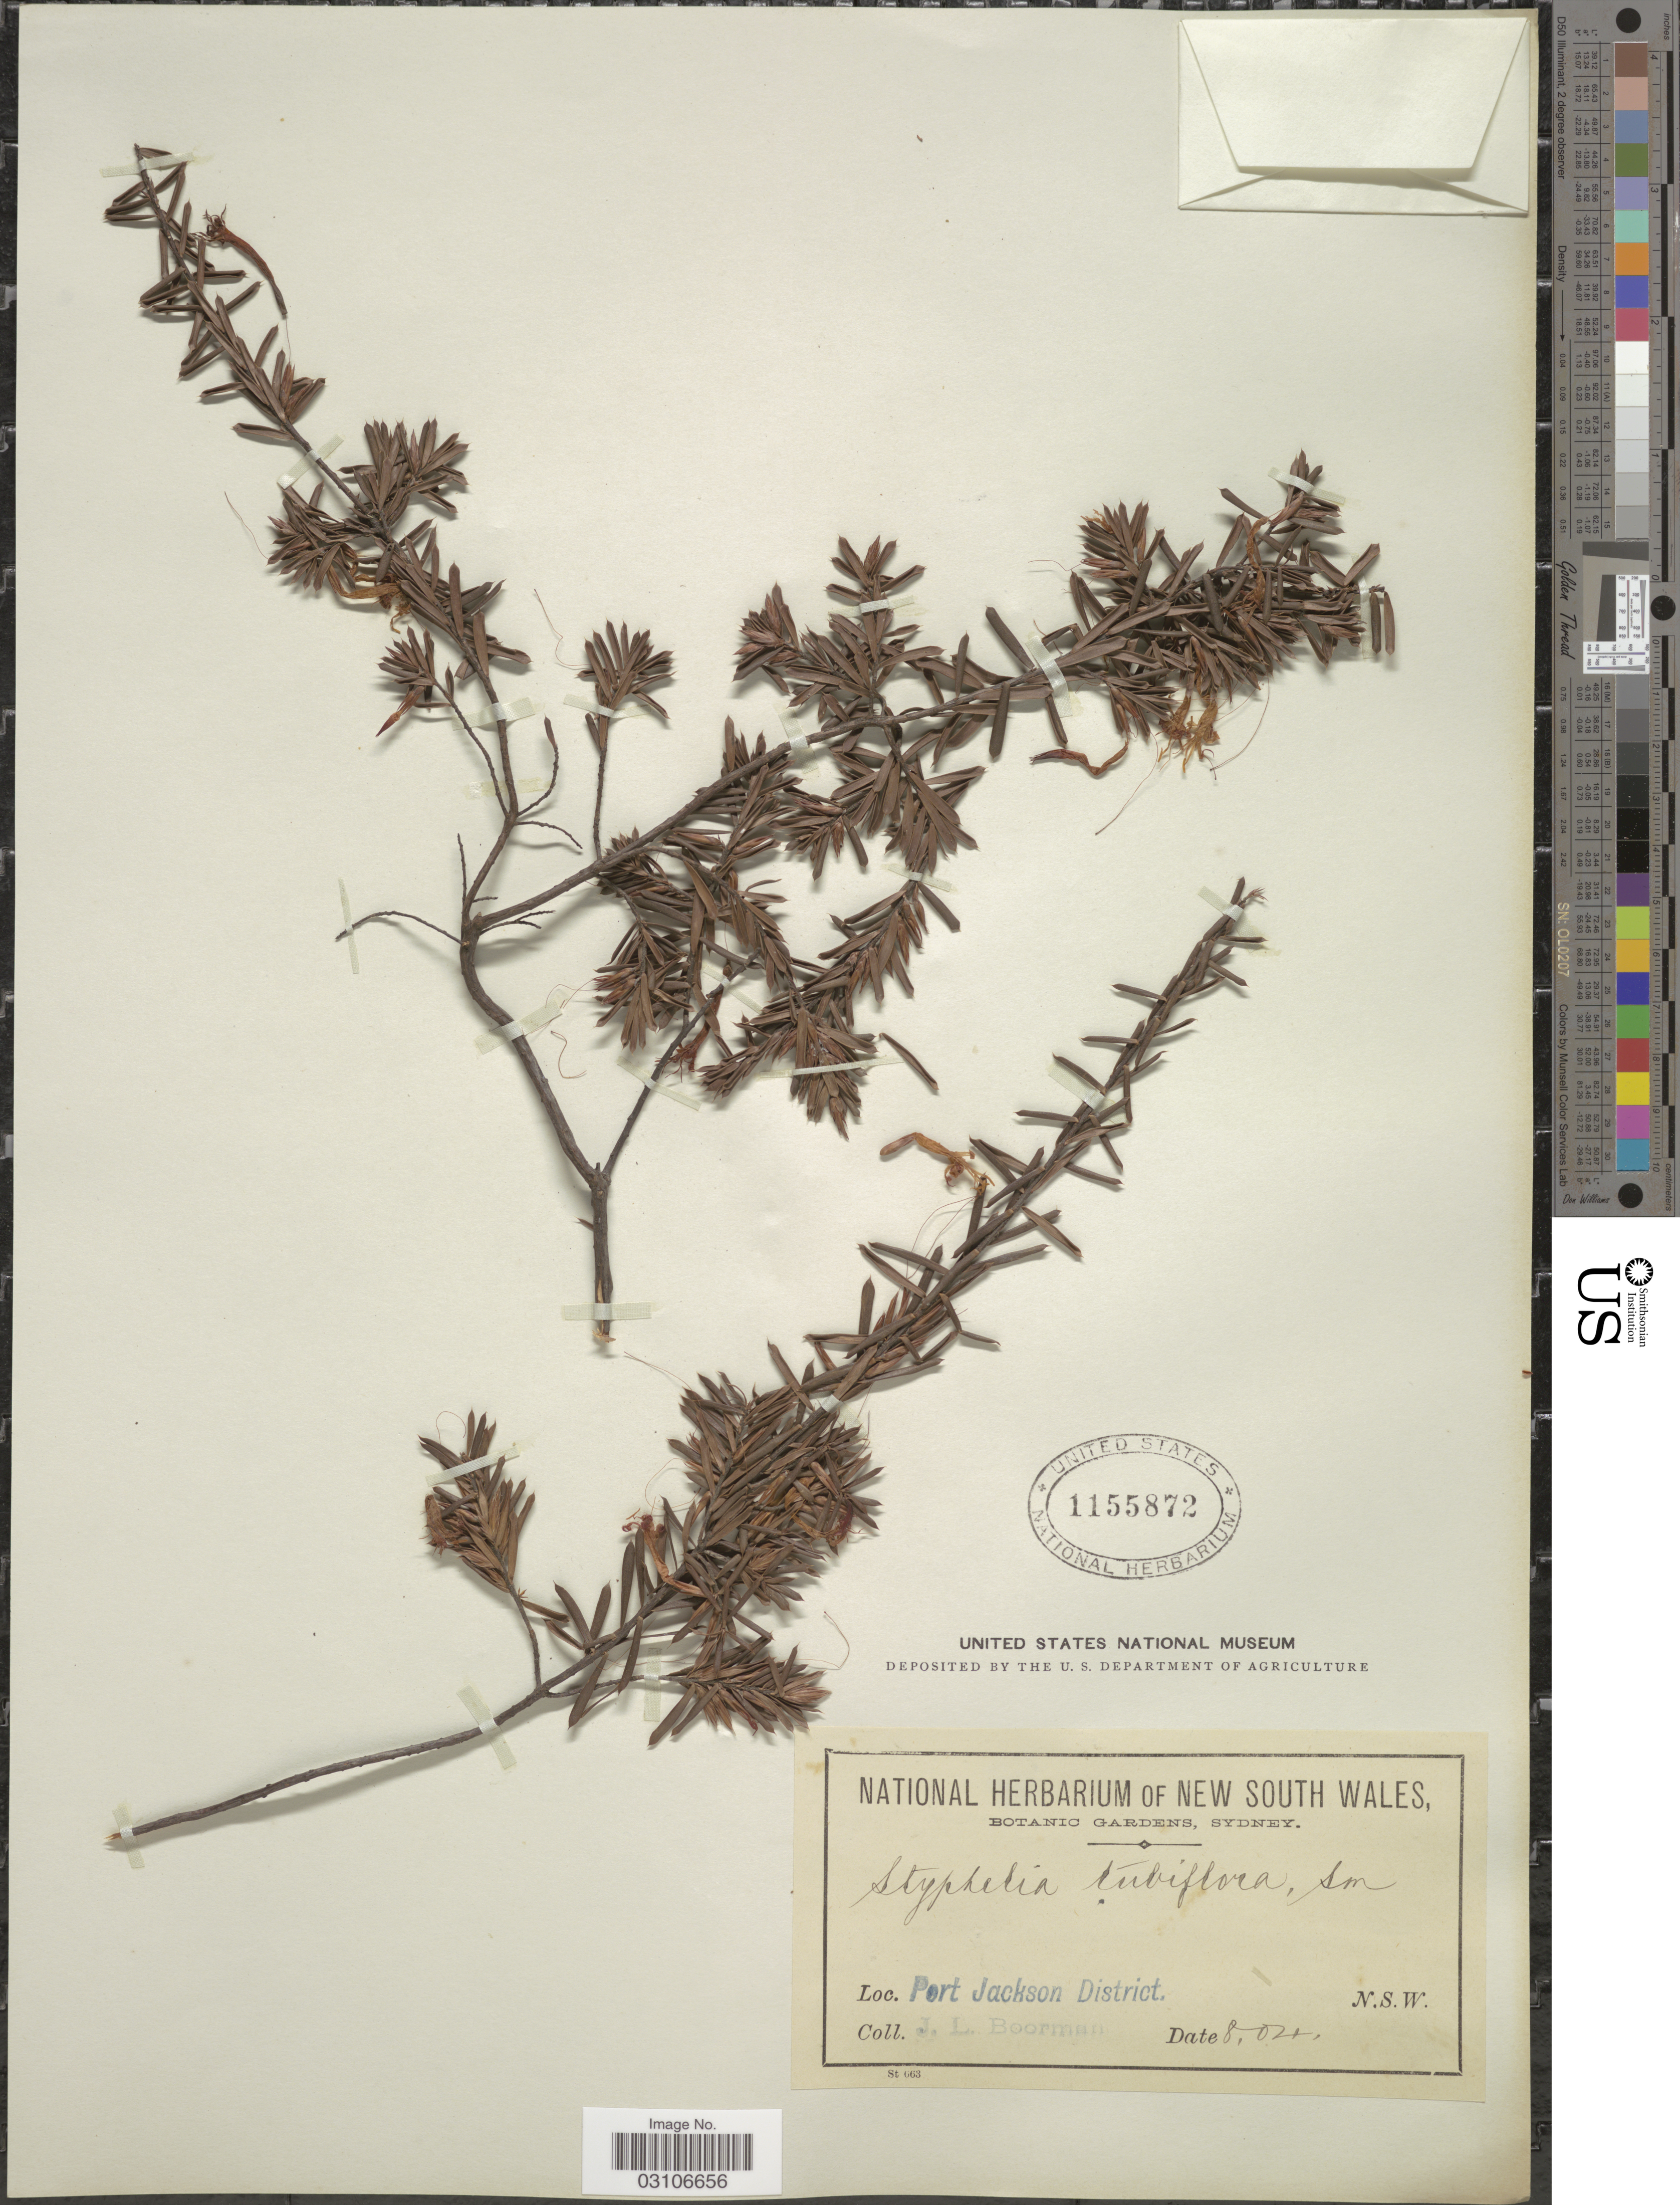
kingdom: Plantae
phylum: Tracheophyta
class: Magnoliopsida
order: Ericales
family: Ericaceae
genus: Styphelia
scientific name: Styphelia tubiflora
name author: L.S. Sm.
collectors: J. Boorman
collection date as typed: Transcribed d/m/y: /8/4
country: Australia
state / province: New South Wales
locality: Port Jackson District.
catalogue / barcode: US 1155872